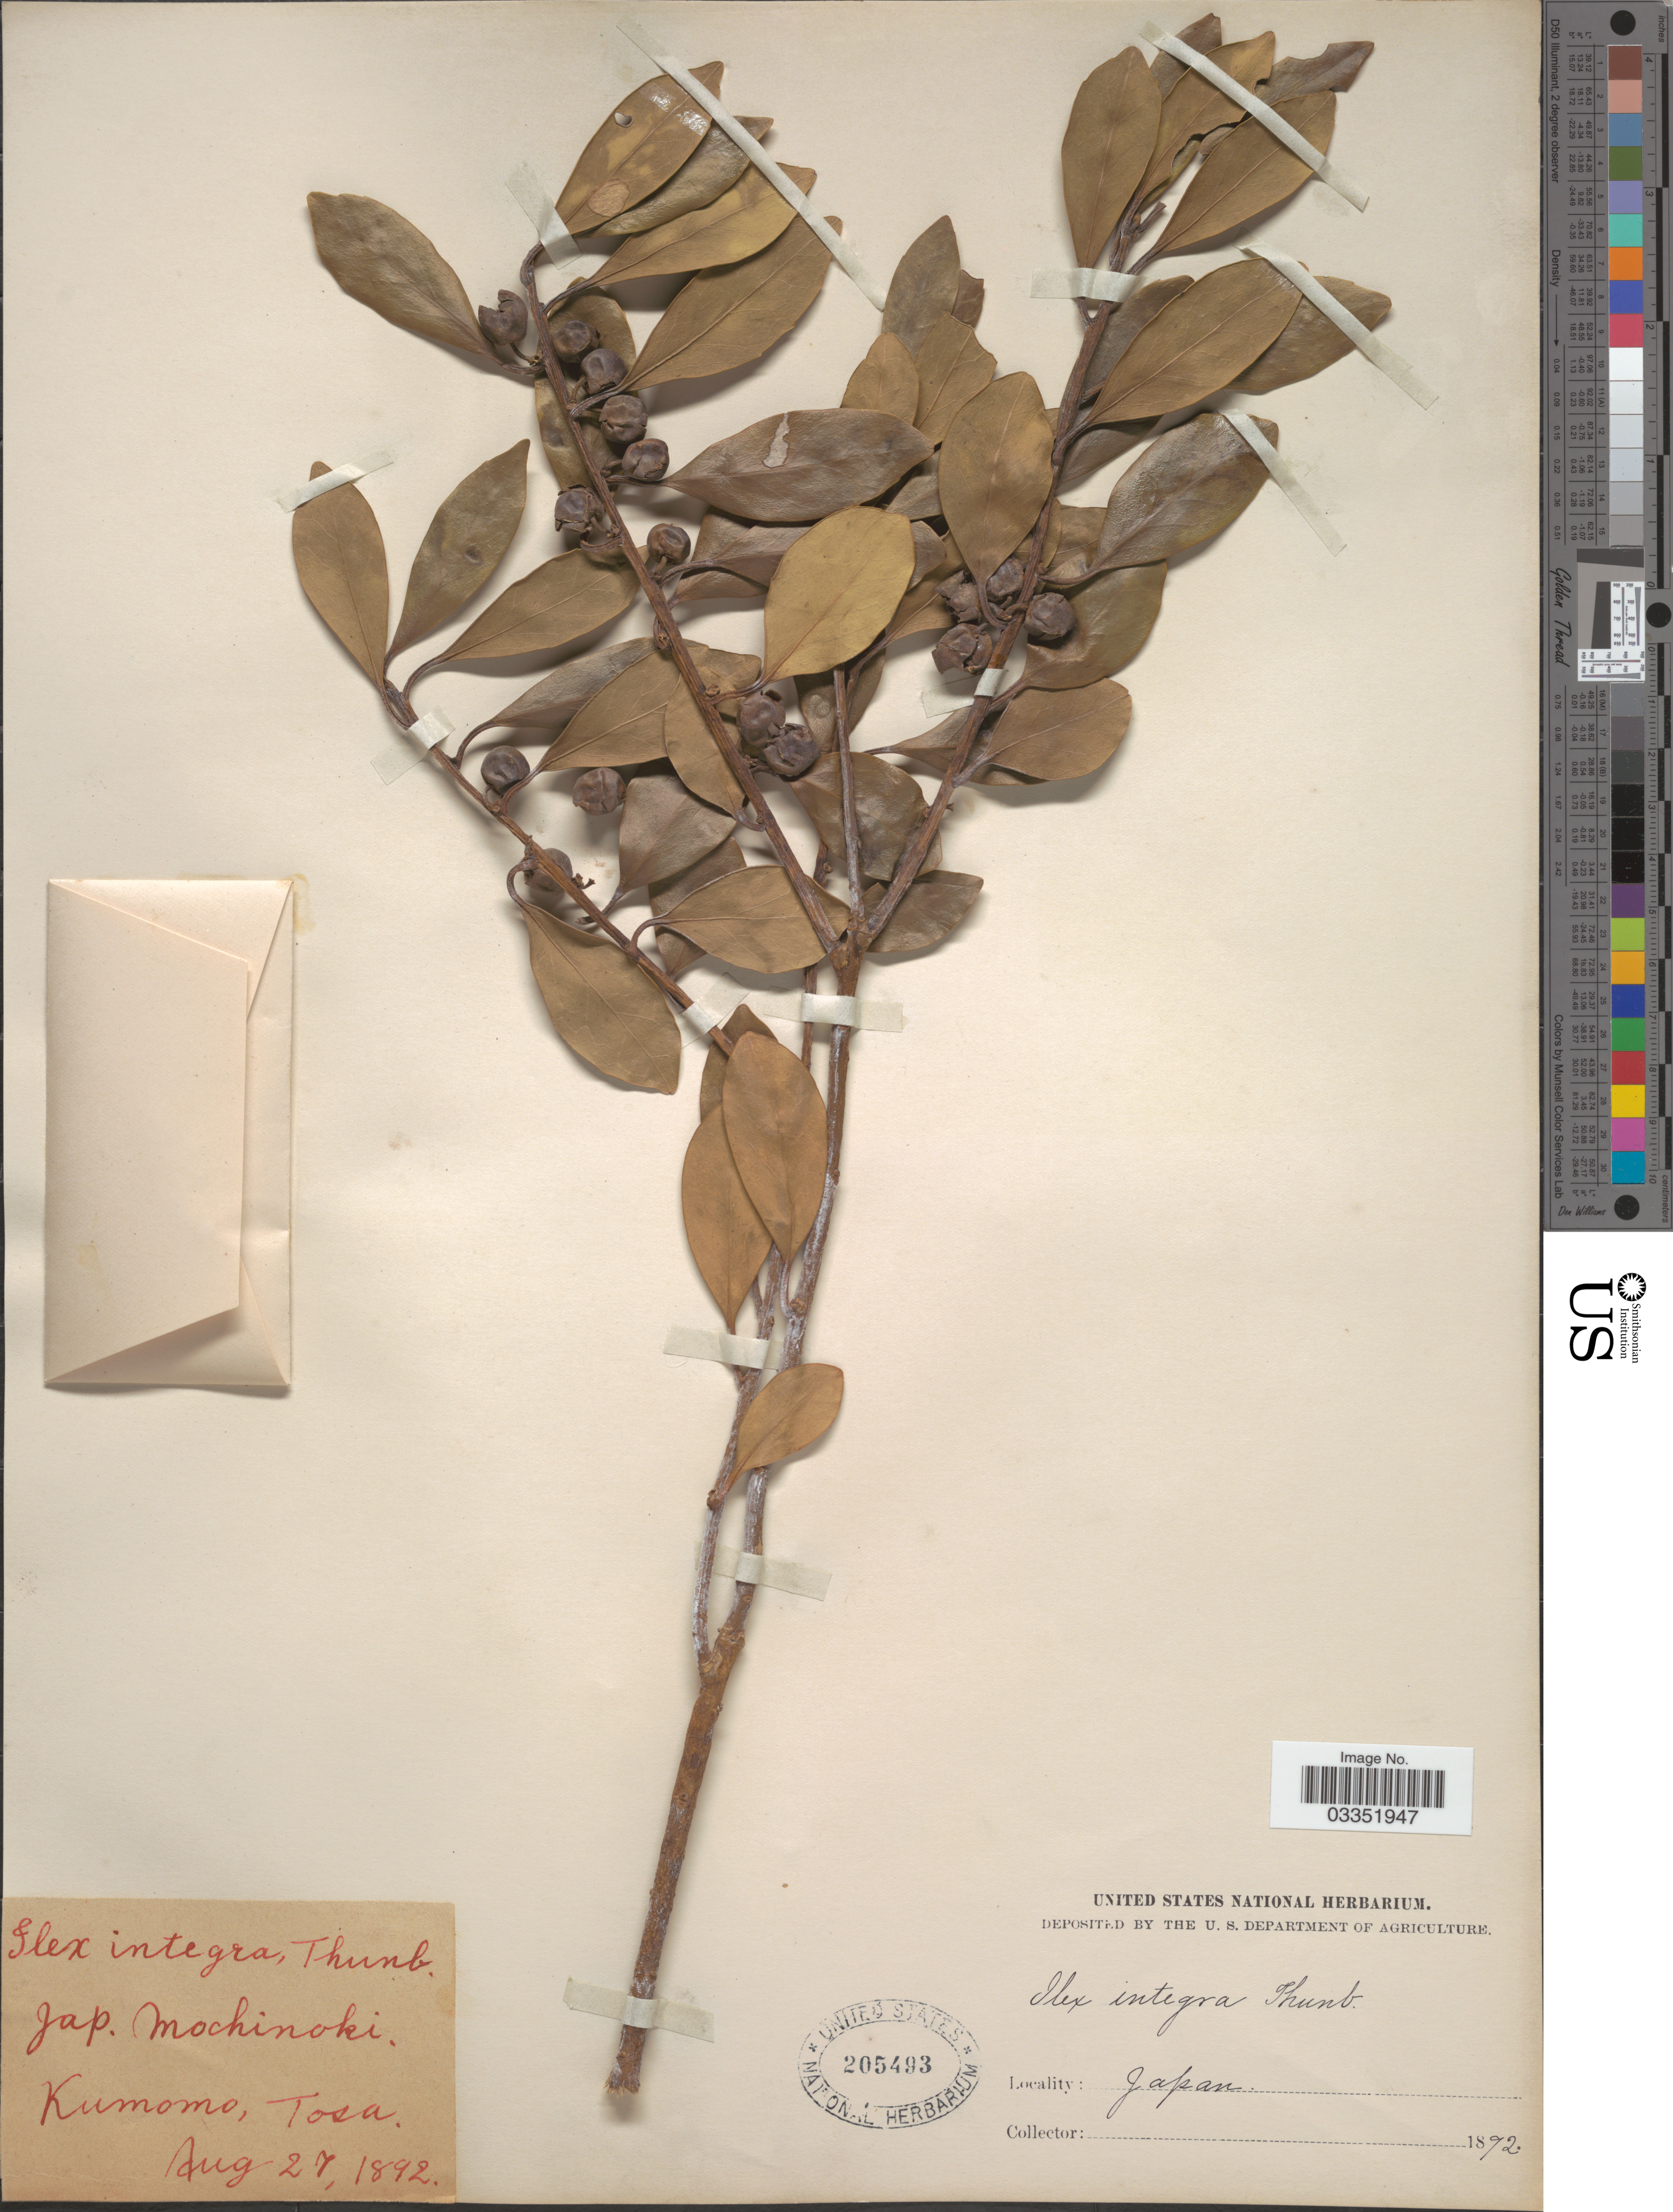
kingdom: Plantae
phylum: Tracheophyta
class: Magnoliopsida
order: Aquifoliales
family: Aquifoliaceae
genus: Ilex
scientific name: Ilex integra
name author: Thunb.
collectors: ex herb. United States National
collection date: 1892-08-27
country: Japan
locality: Kumomo, Tosa.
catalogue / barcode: US 205493